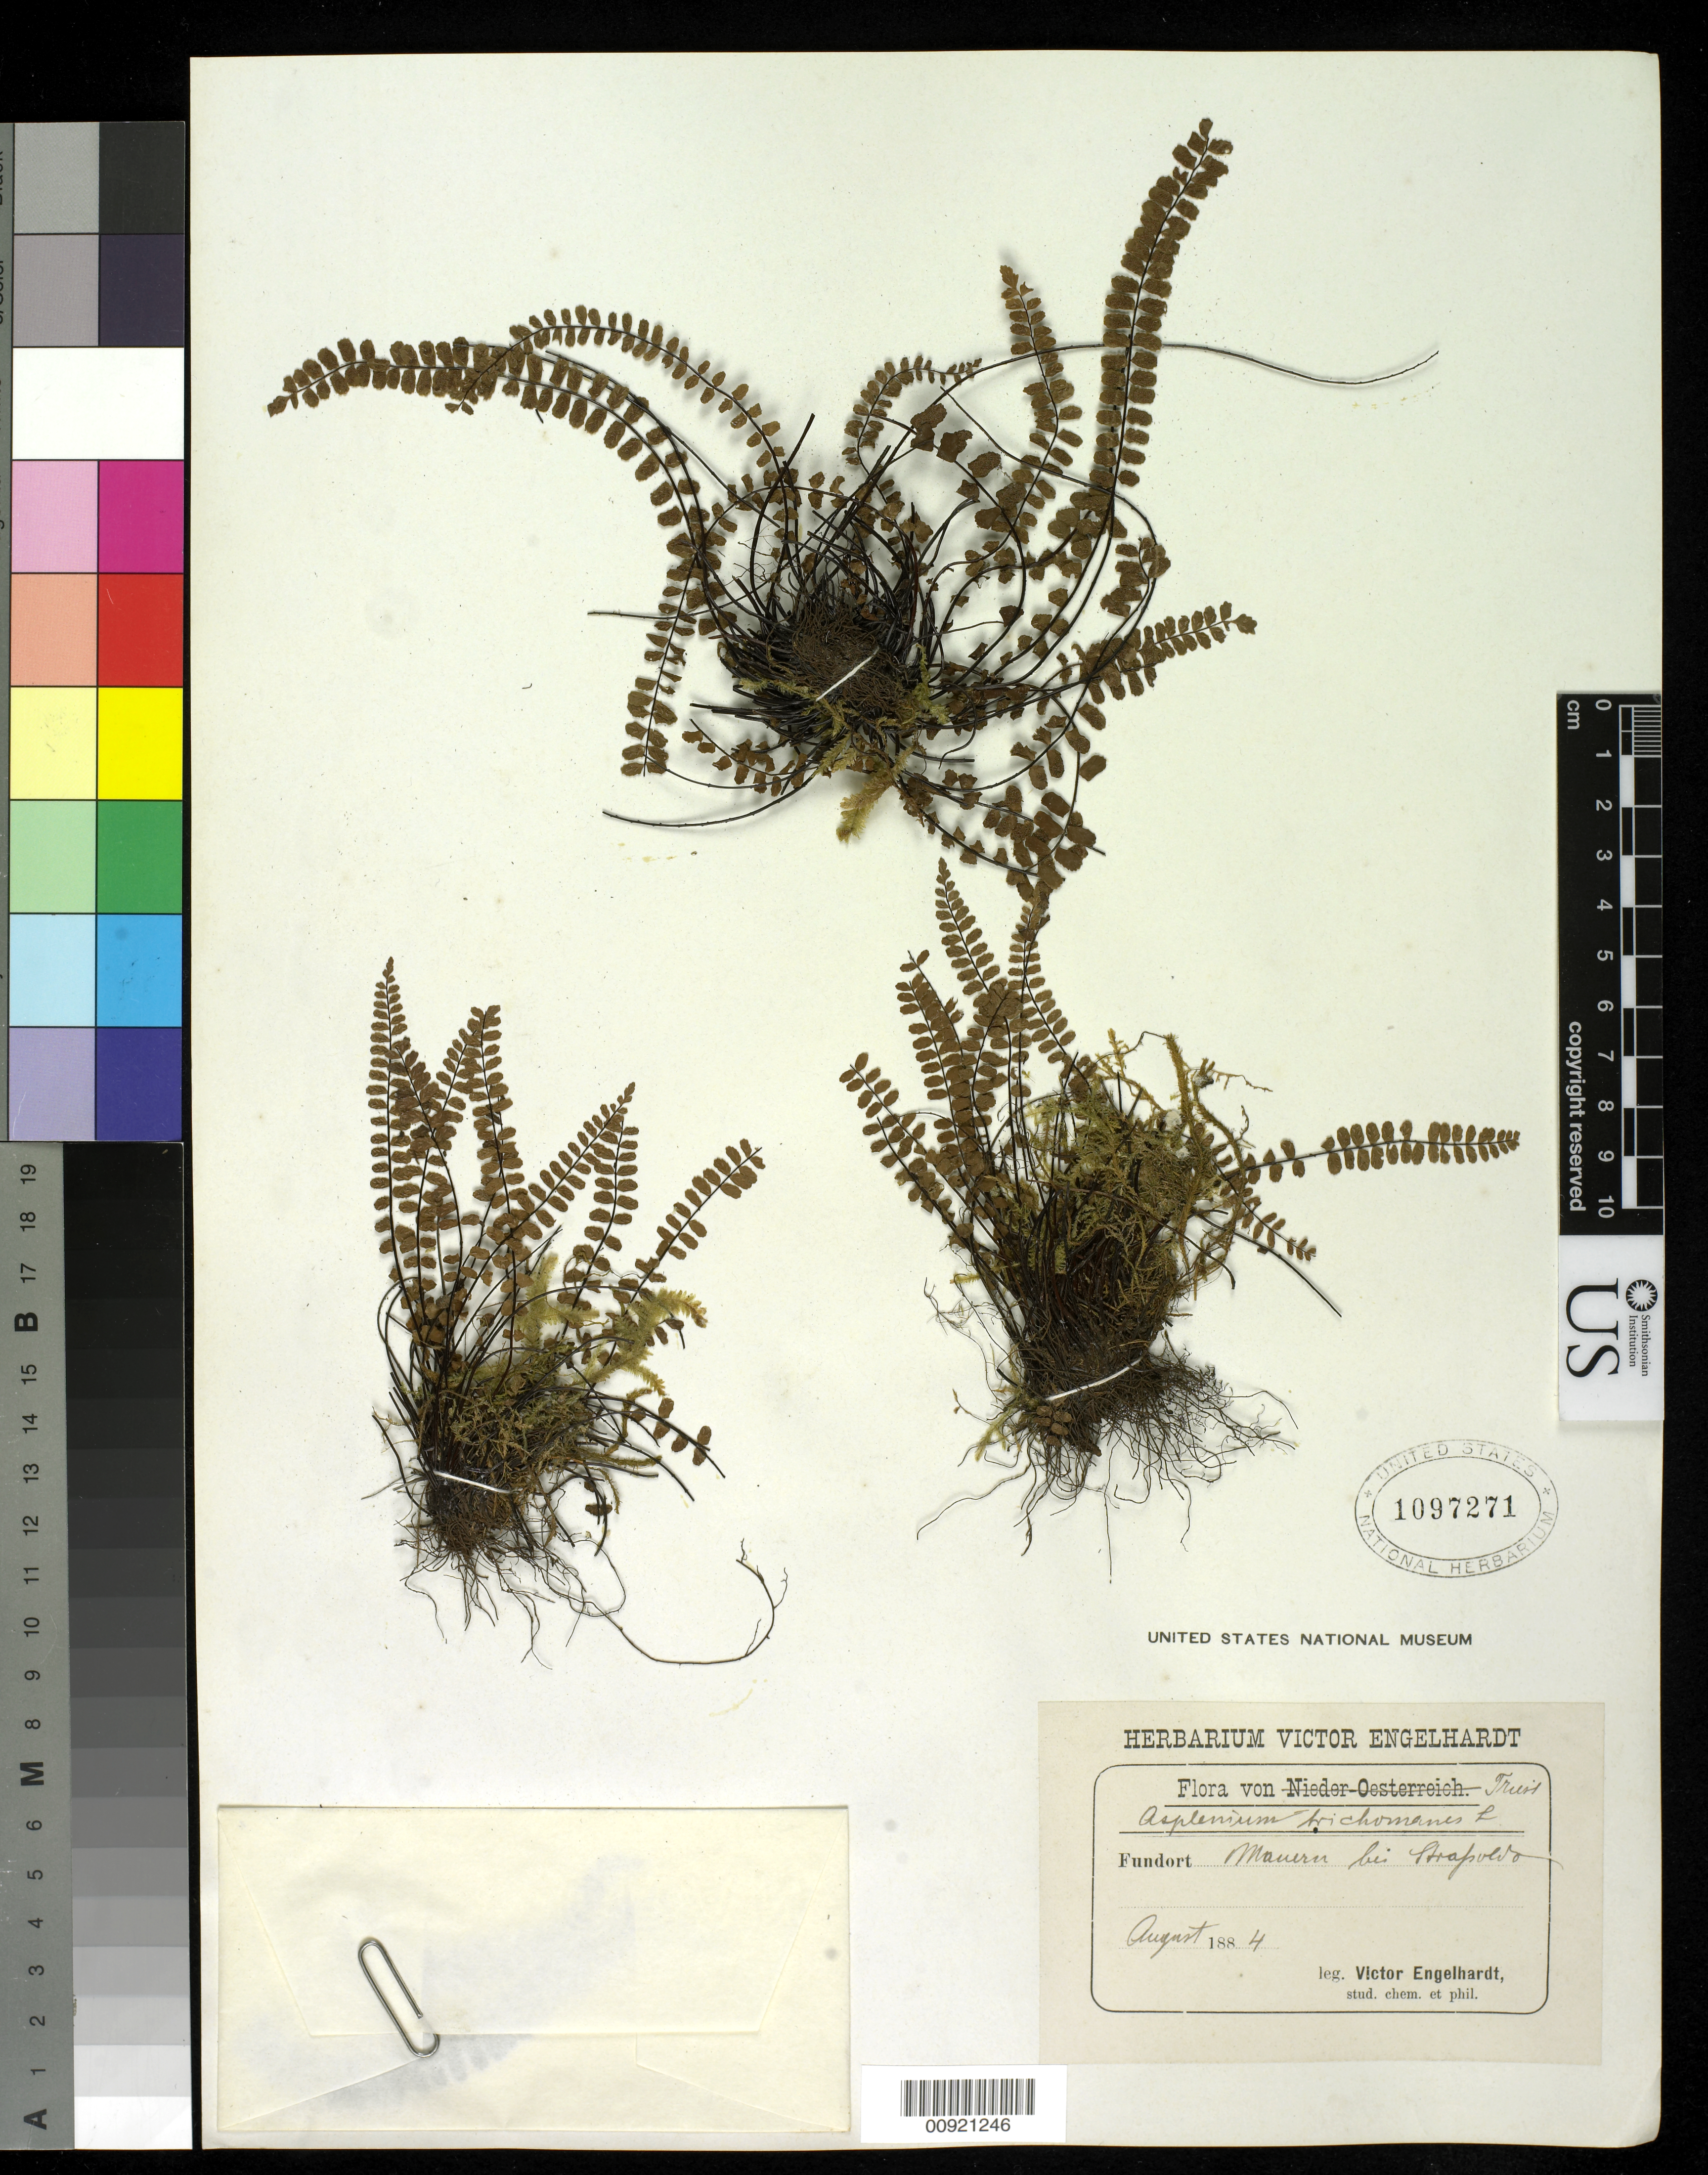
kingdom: Plantae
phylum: Tracheophyta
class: Polypodiopsida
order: Polypodiales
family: Aspleniaceae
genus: Asplenium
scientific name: Asplenium trichomanes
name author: L.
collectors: V. Engelhardt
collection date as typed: Aug 1884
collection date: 1884-08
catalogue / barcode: US 1097271